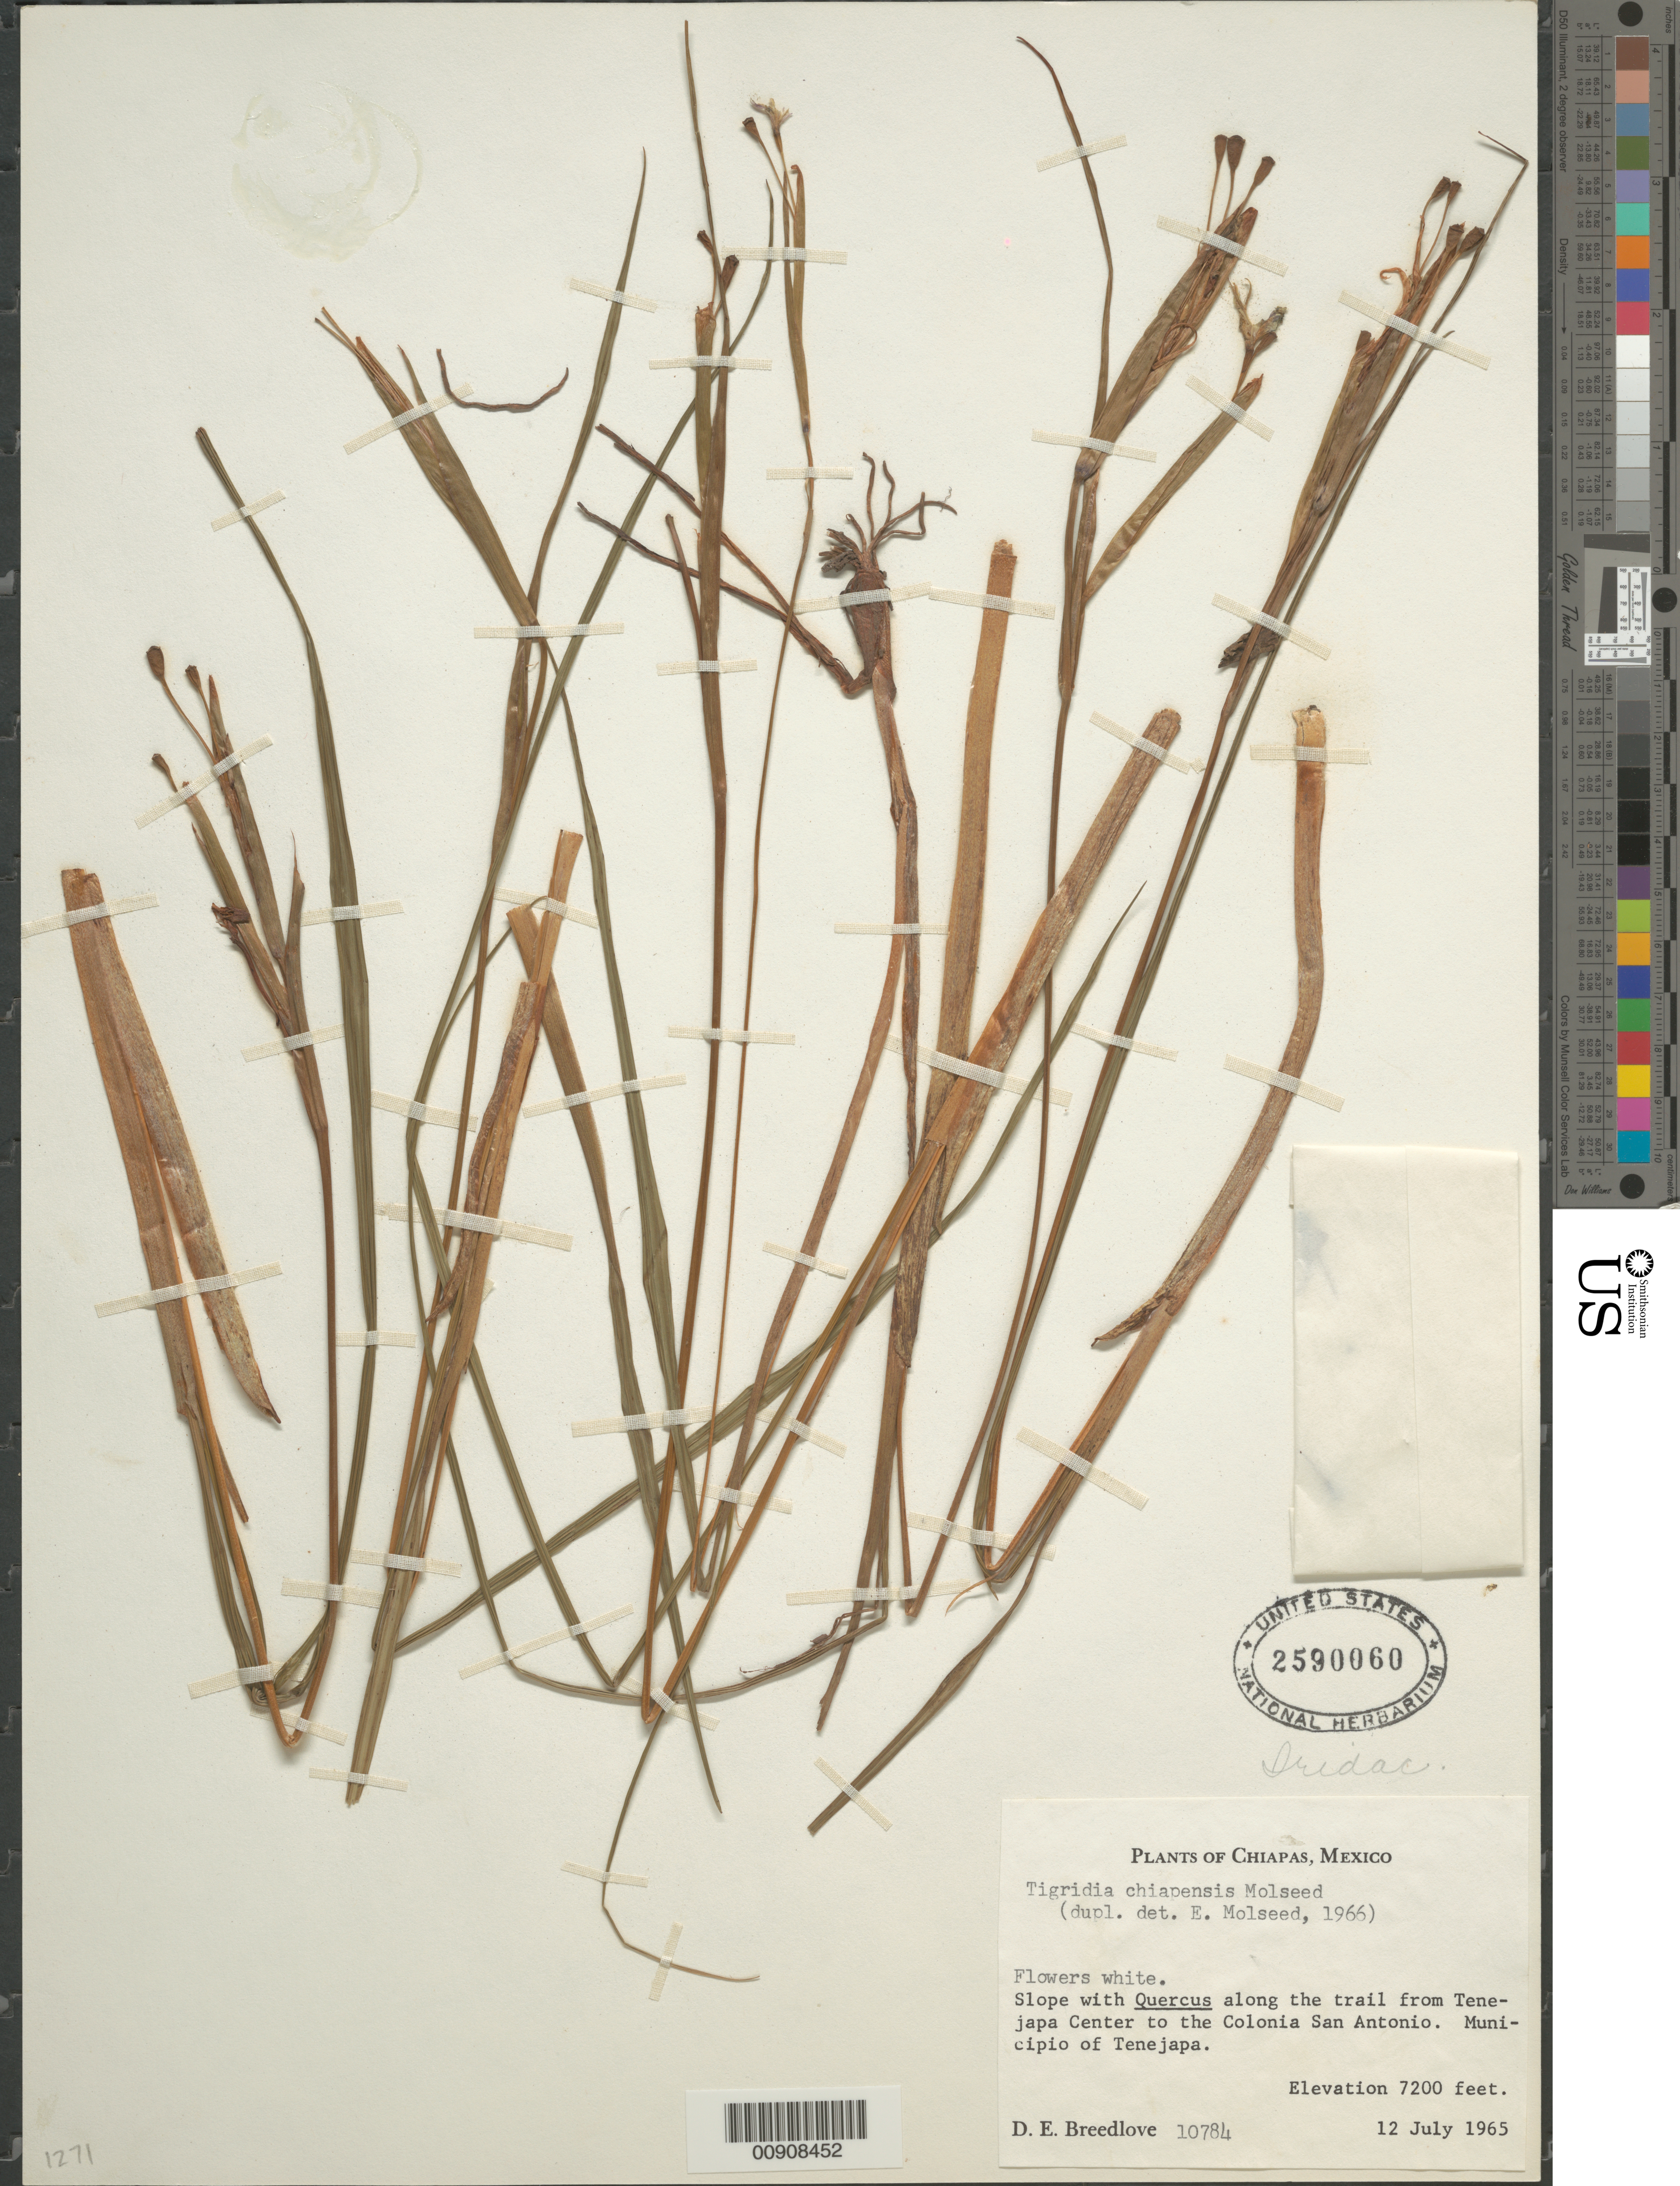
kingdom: Plantae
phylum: Tracheophyta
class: Liliopsida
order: Asparagales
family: Iridaceae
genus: Tigridia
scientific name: Tigridia chiapensis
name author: Molseed ex Cruden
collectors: D. E. Breedlove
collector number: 10784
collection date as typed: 12 Jul 1965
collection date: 1965-07-12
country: Mexico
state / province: Chiapas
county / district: Tenejapa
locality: Along trail from Tenejapa Center to the Colonia San Antonio. Municipio of Tenejapa, Chiapas.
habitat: Slope with Quercus along trail.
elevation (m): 2195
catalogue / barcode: US 2590060